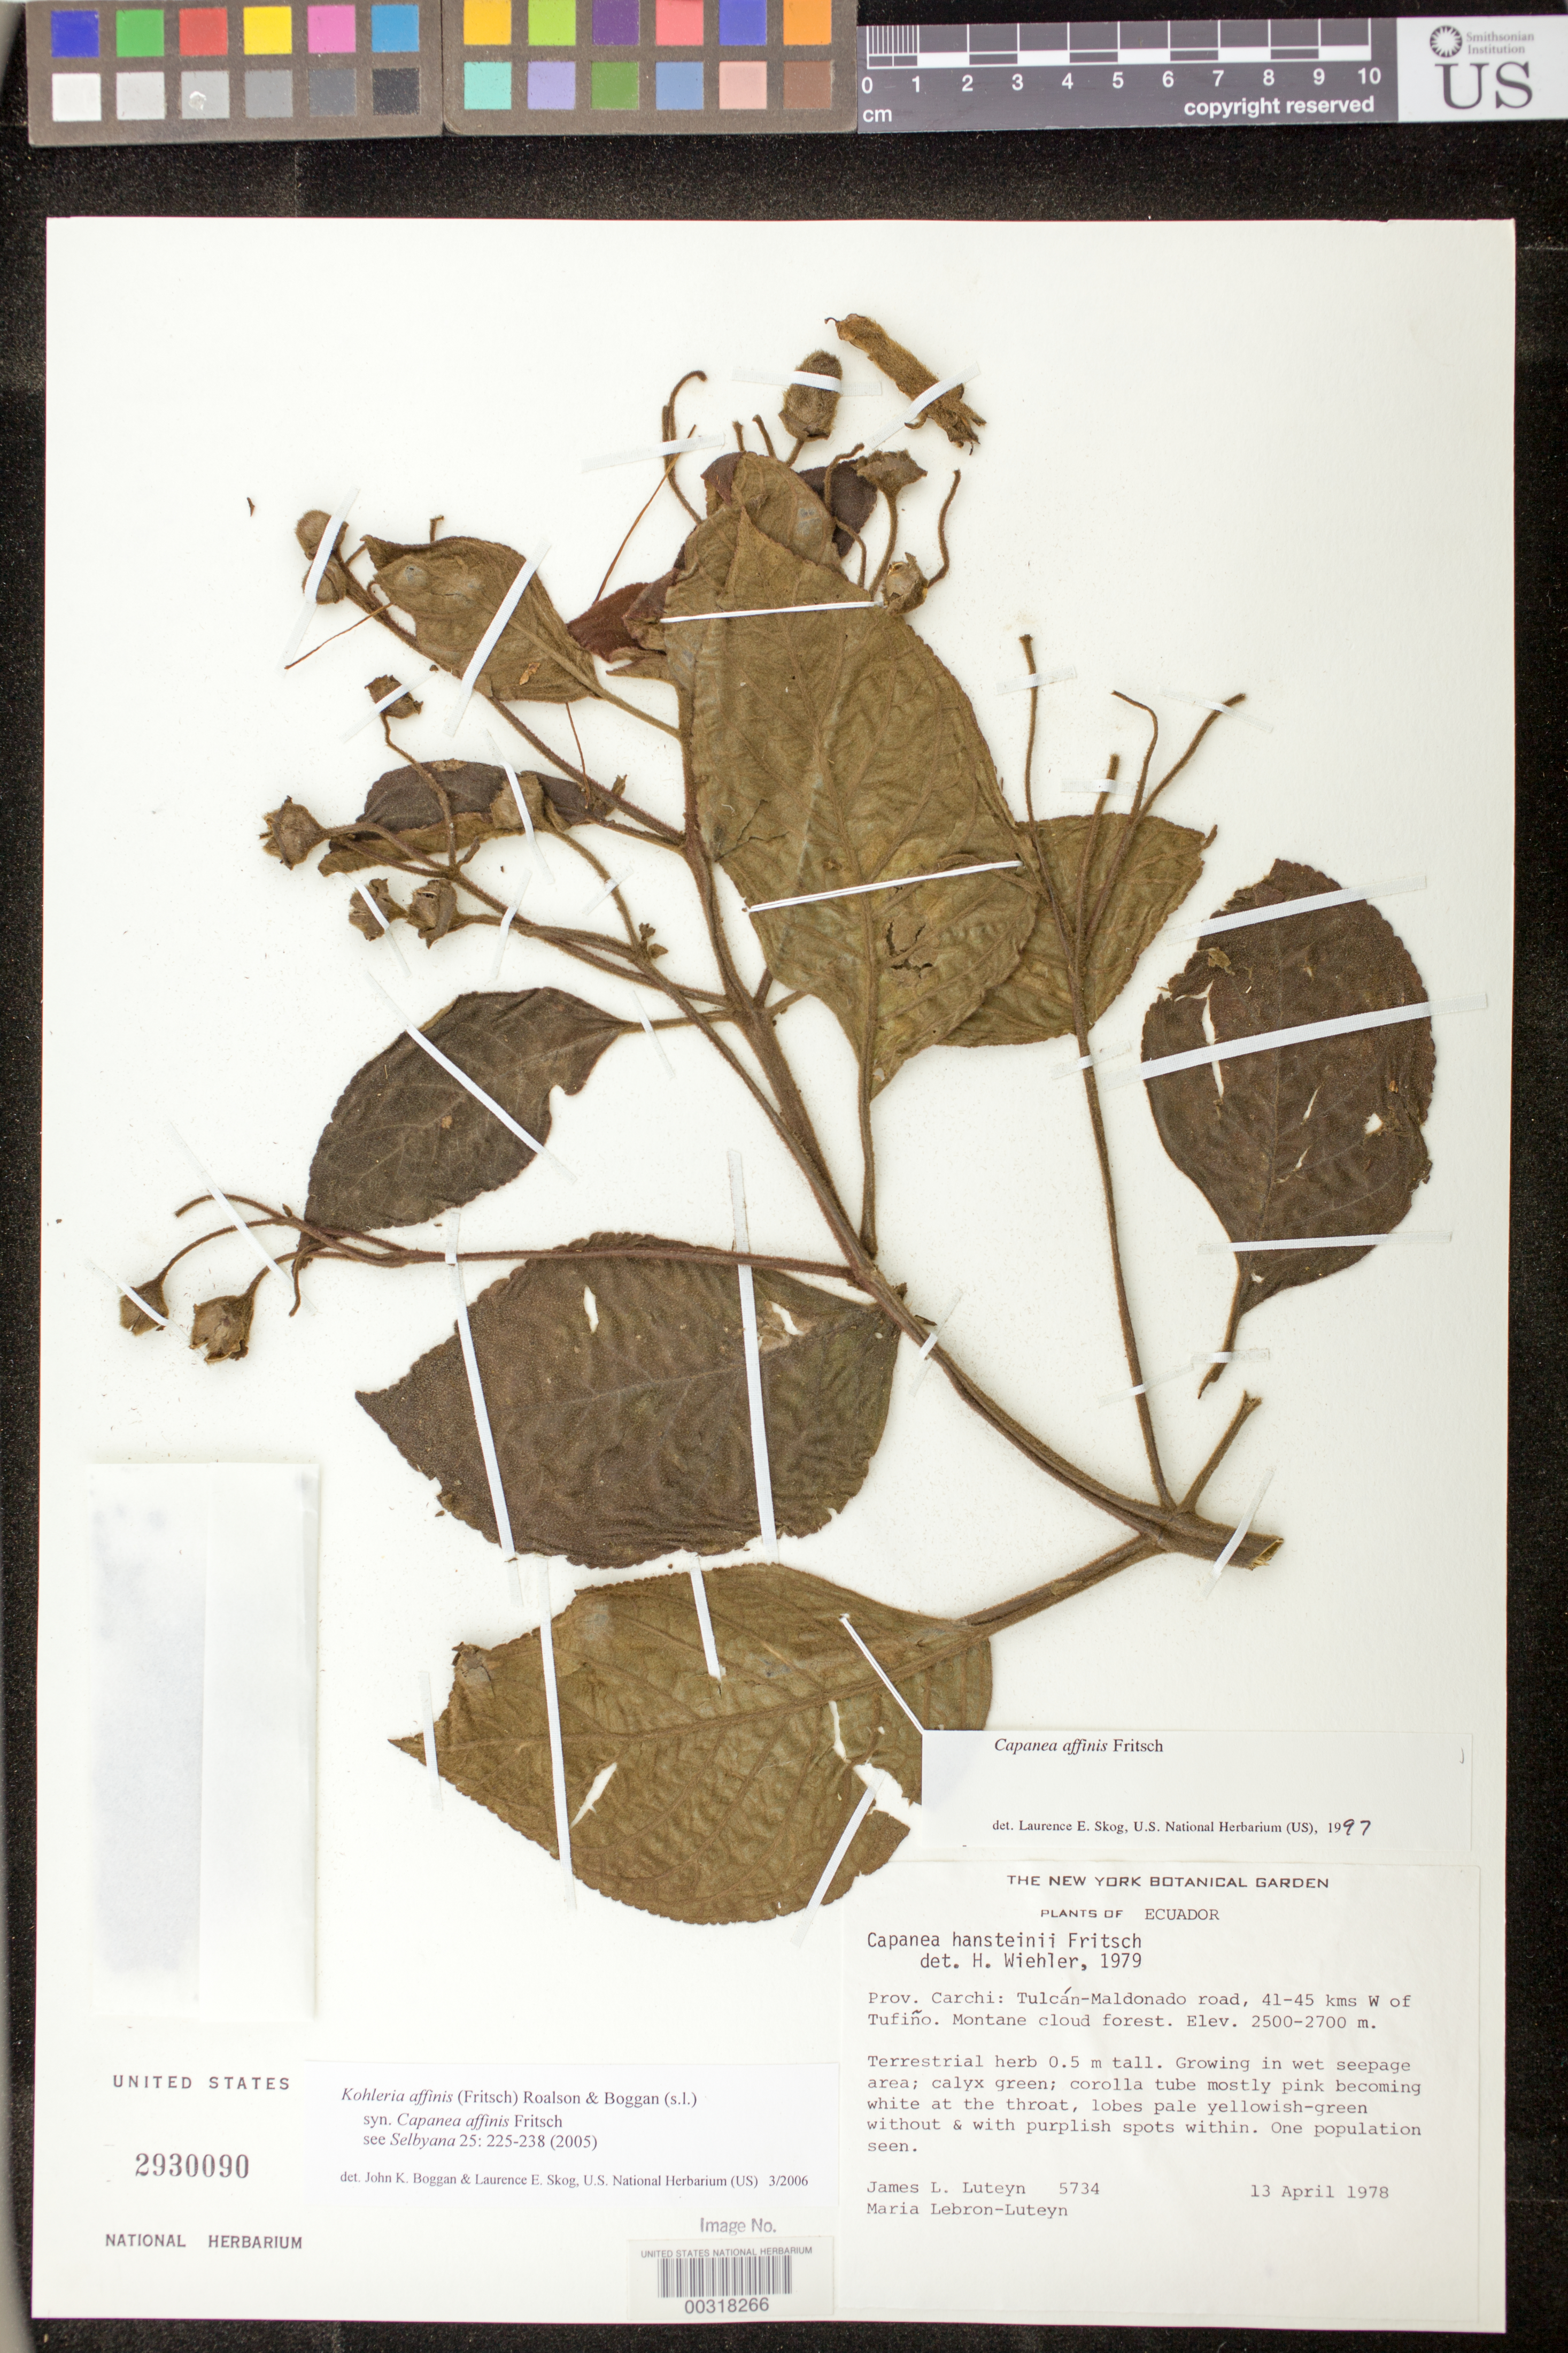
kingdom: Plantae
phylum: Tracheophyta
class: Magnoliopsida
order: Lamiales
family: Gesneriaceae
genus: Kohleria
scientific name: Kohleria affinis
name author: (Fritsch) Roalson & Boggan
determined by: Boggan, J. K.; Skog, L. E.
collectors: J. L. Luteyn & M. L. Lebrón-Luteyn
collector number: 5734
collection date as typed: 13 Apr 1978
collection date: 1978-04-13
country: Ecuador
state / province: Carchi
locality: Tulcán - Maldonado road, 41-45 km W of Tufiño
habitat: Montane cloud forest; growing in wet seepage area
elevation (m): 2500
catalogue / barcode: US 2930090